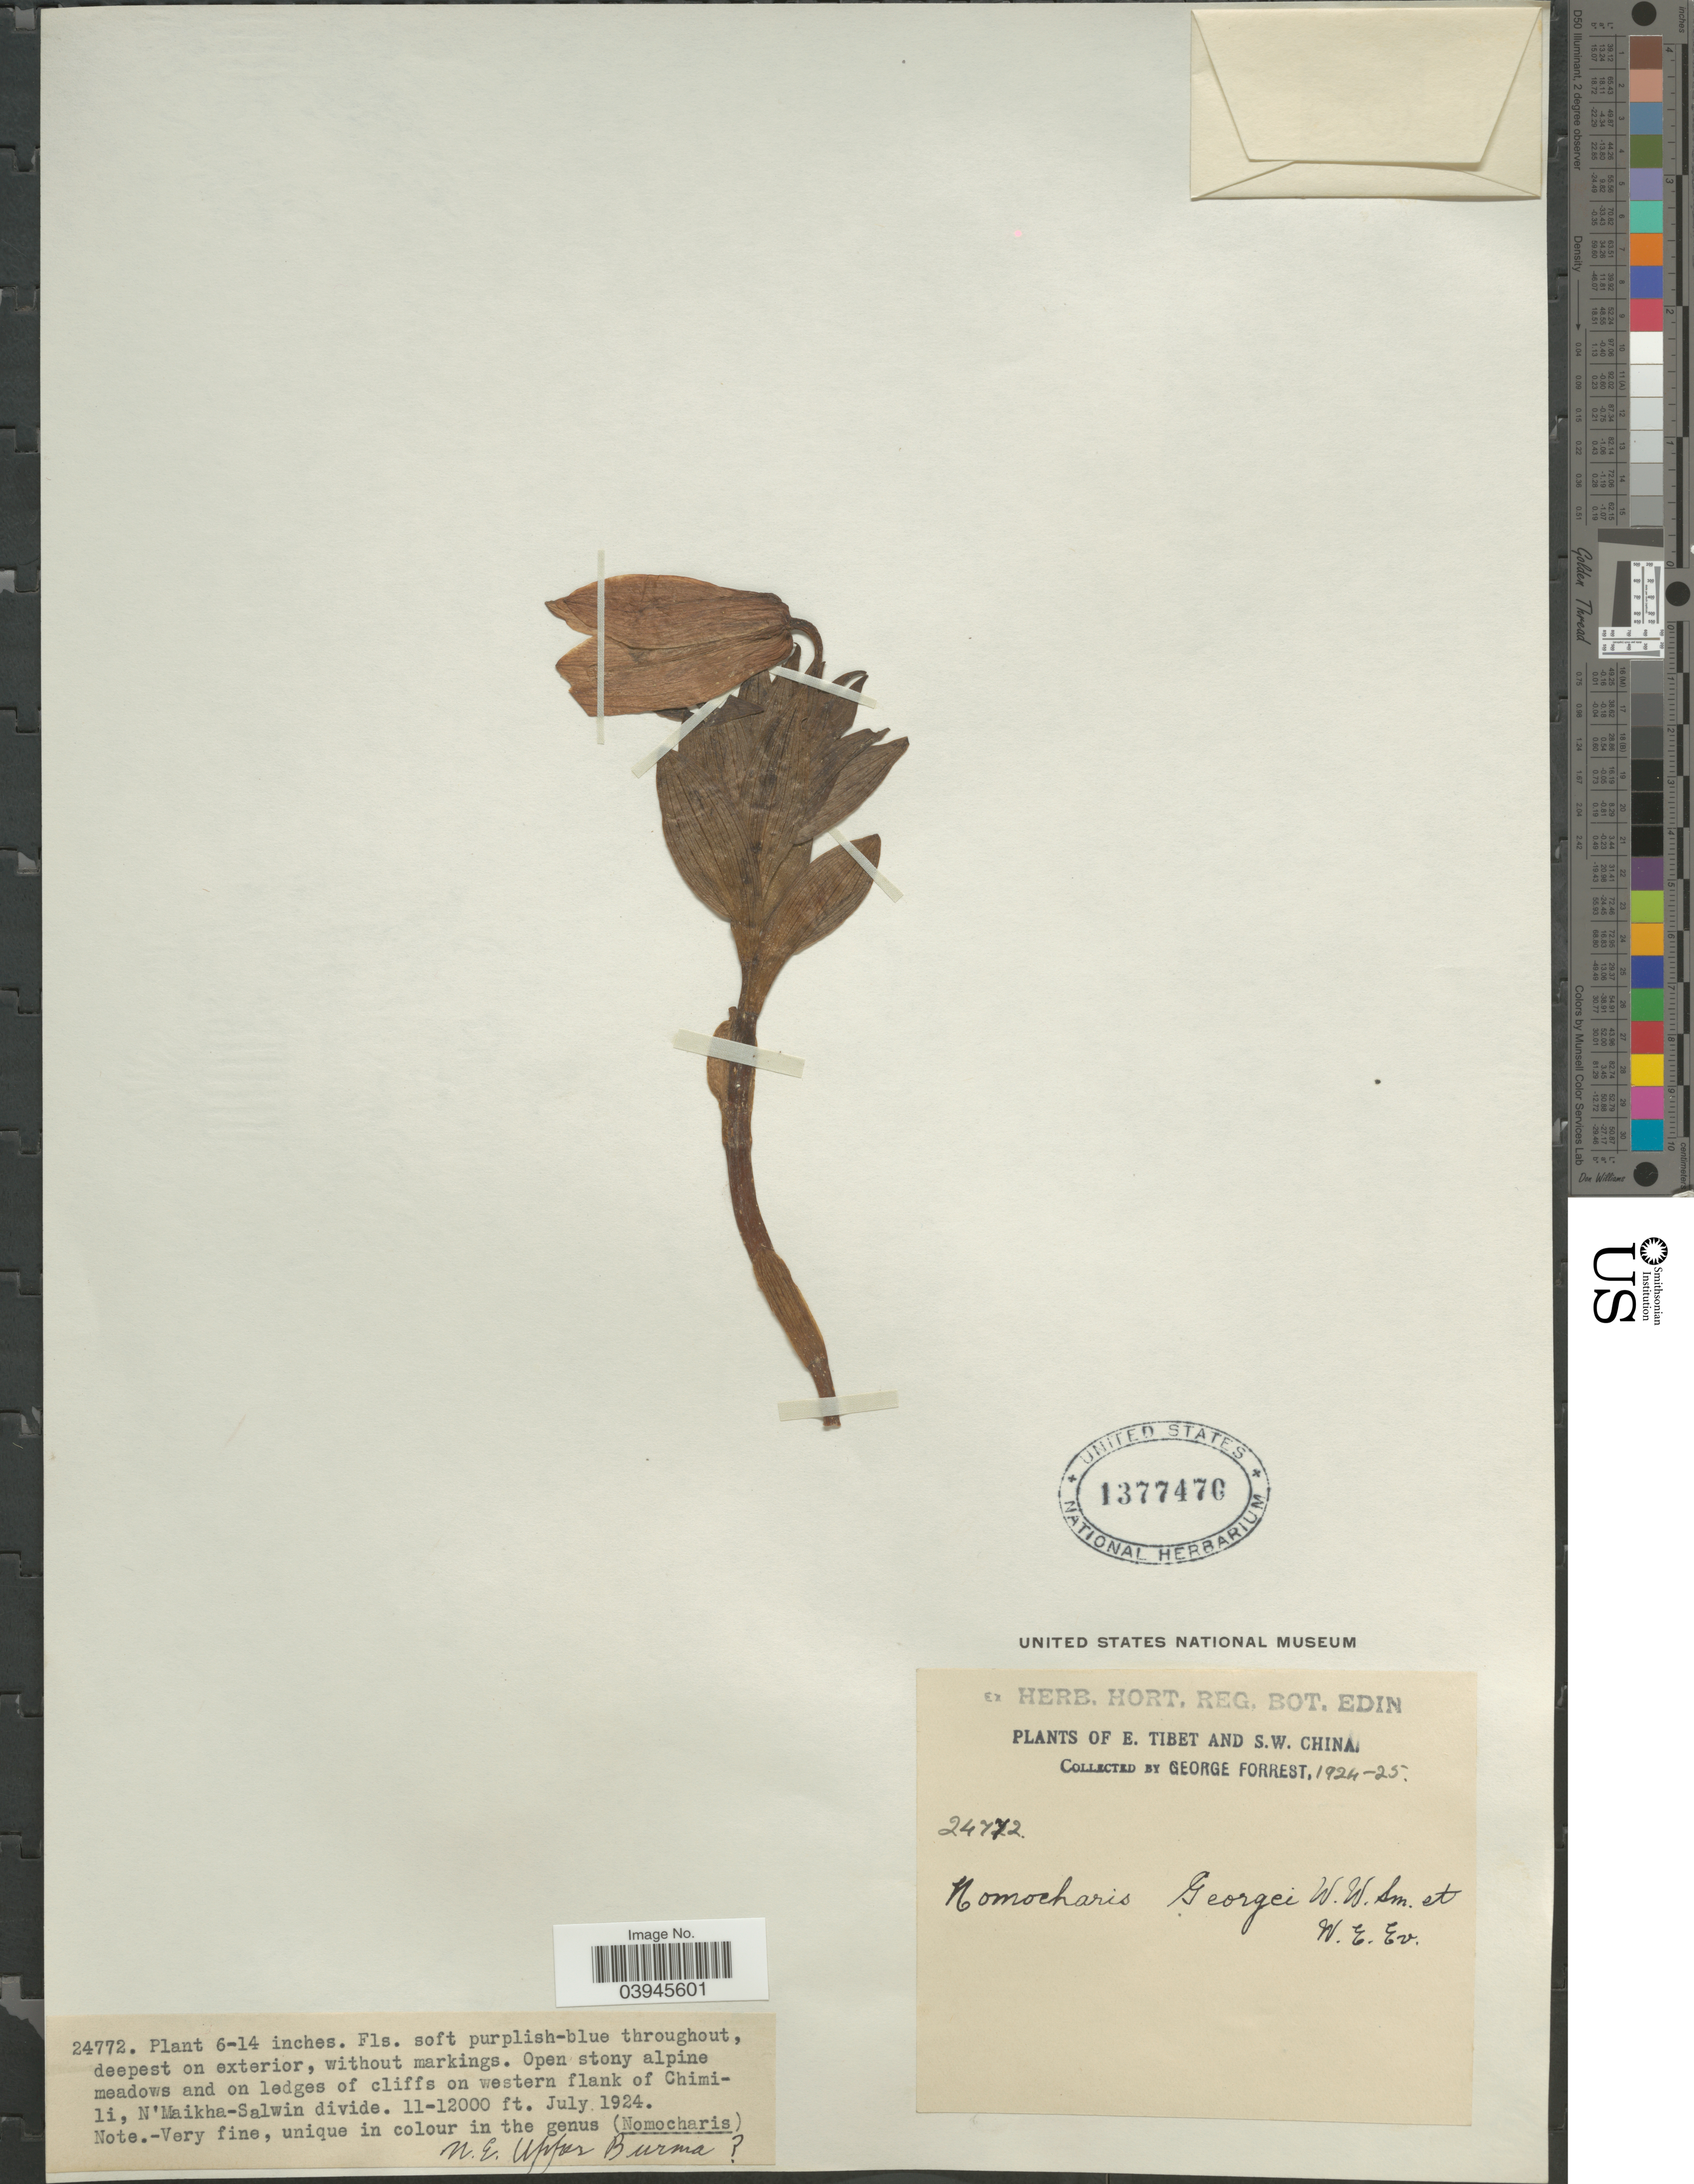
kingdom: Plantae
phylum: Tracheophyta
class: Liliopsida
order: Liliales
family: Liliaceae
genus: Lilium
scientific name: Lilium georgei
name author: (W.E. Evans) Sealy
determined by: Strong, Mark T., (BOT), Smithsonian Institution - National Museum of Natural History (UNITED STATES)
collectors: G. Forrest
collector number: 24772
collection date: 1924-07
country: China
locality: Open stony alpine meadows and on ledges of cliffs on western flank of Chimili, N'Maikha-Salwin divide. N.E. Upper Burma? [unsure placement] E. Tibet and S.W. China.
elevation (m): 3353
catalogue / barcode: US 1377476